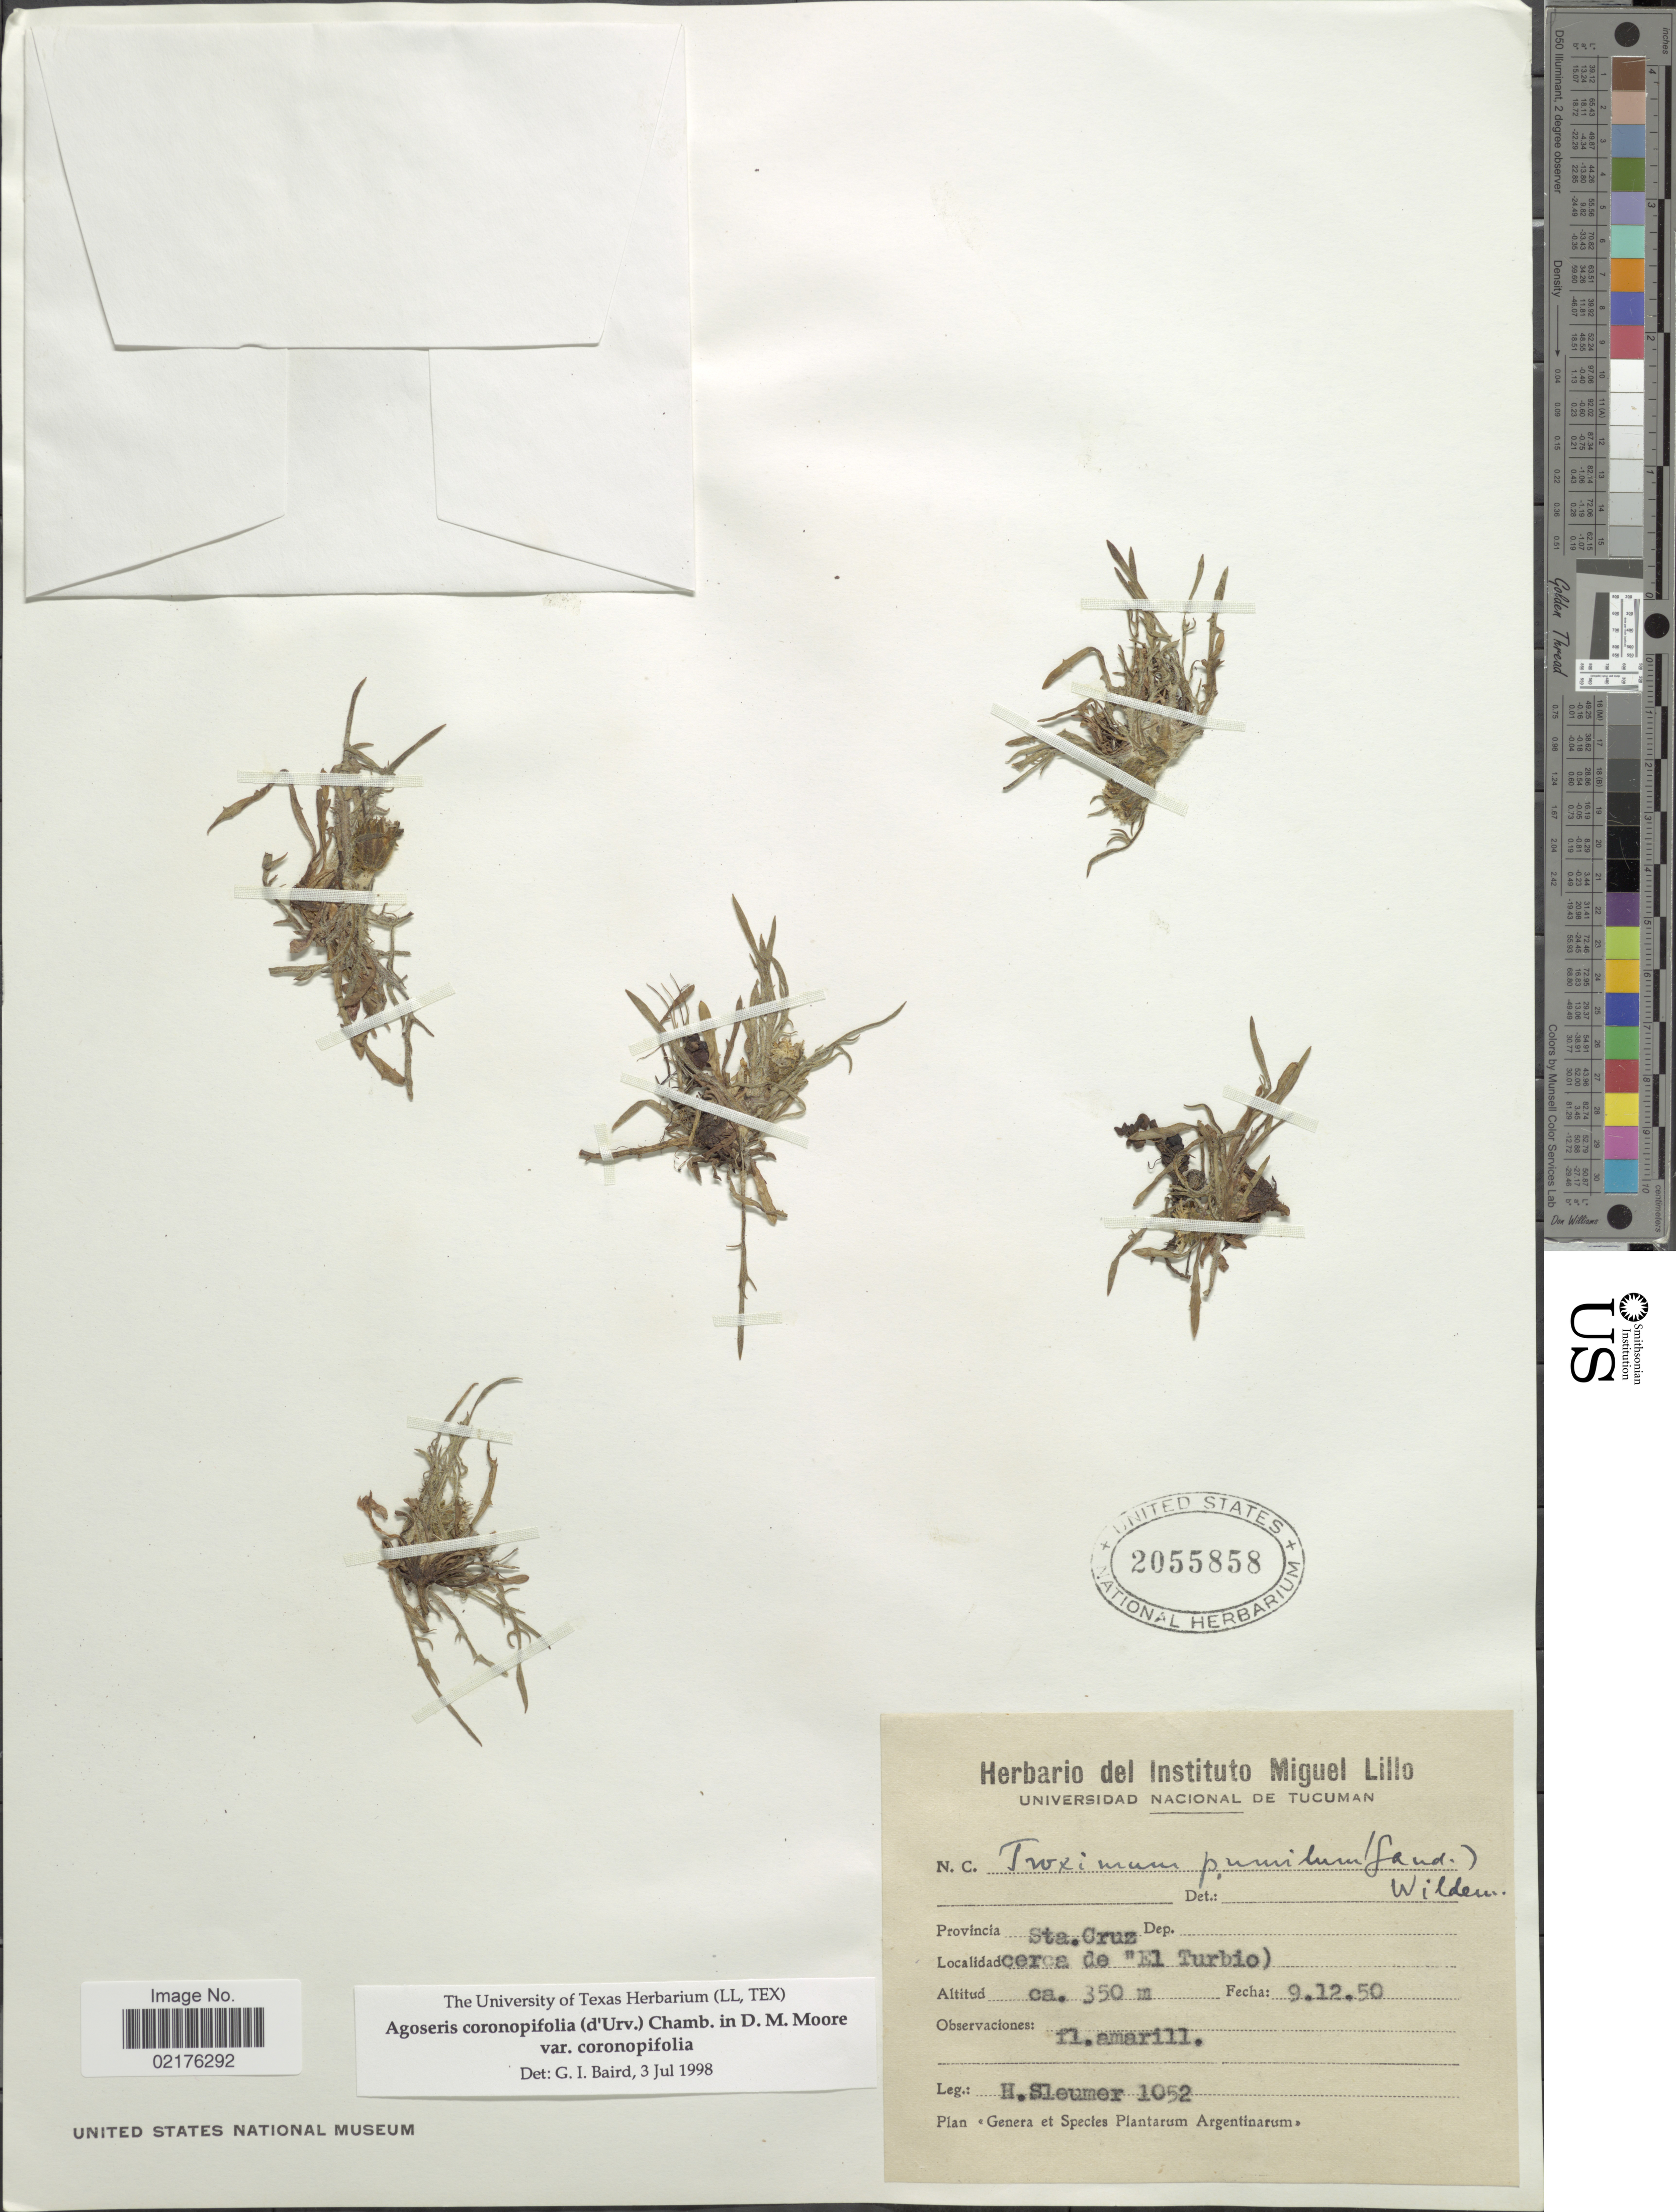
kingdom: Plantae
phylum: Tracheophyta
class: Magnoliopsida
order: Asterales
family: Asteraceae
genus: Agoseris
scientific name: Agoseris coronopifolia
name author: (d'Urv.) K.L. Chambers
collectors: H. O. Sleumer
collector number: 1052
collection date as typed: Transcribed d/m/y: 9/12/50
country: Argentina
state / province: Santa Cruz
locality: Sta. Cruz, cerca de El Turbio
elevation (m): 350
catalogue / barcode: US 2055858